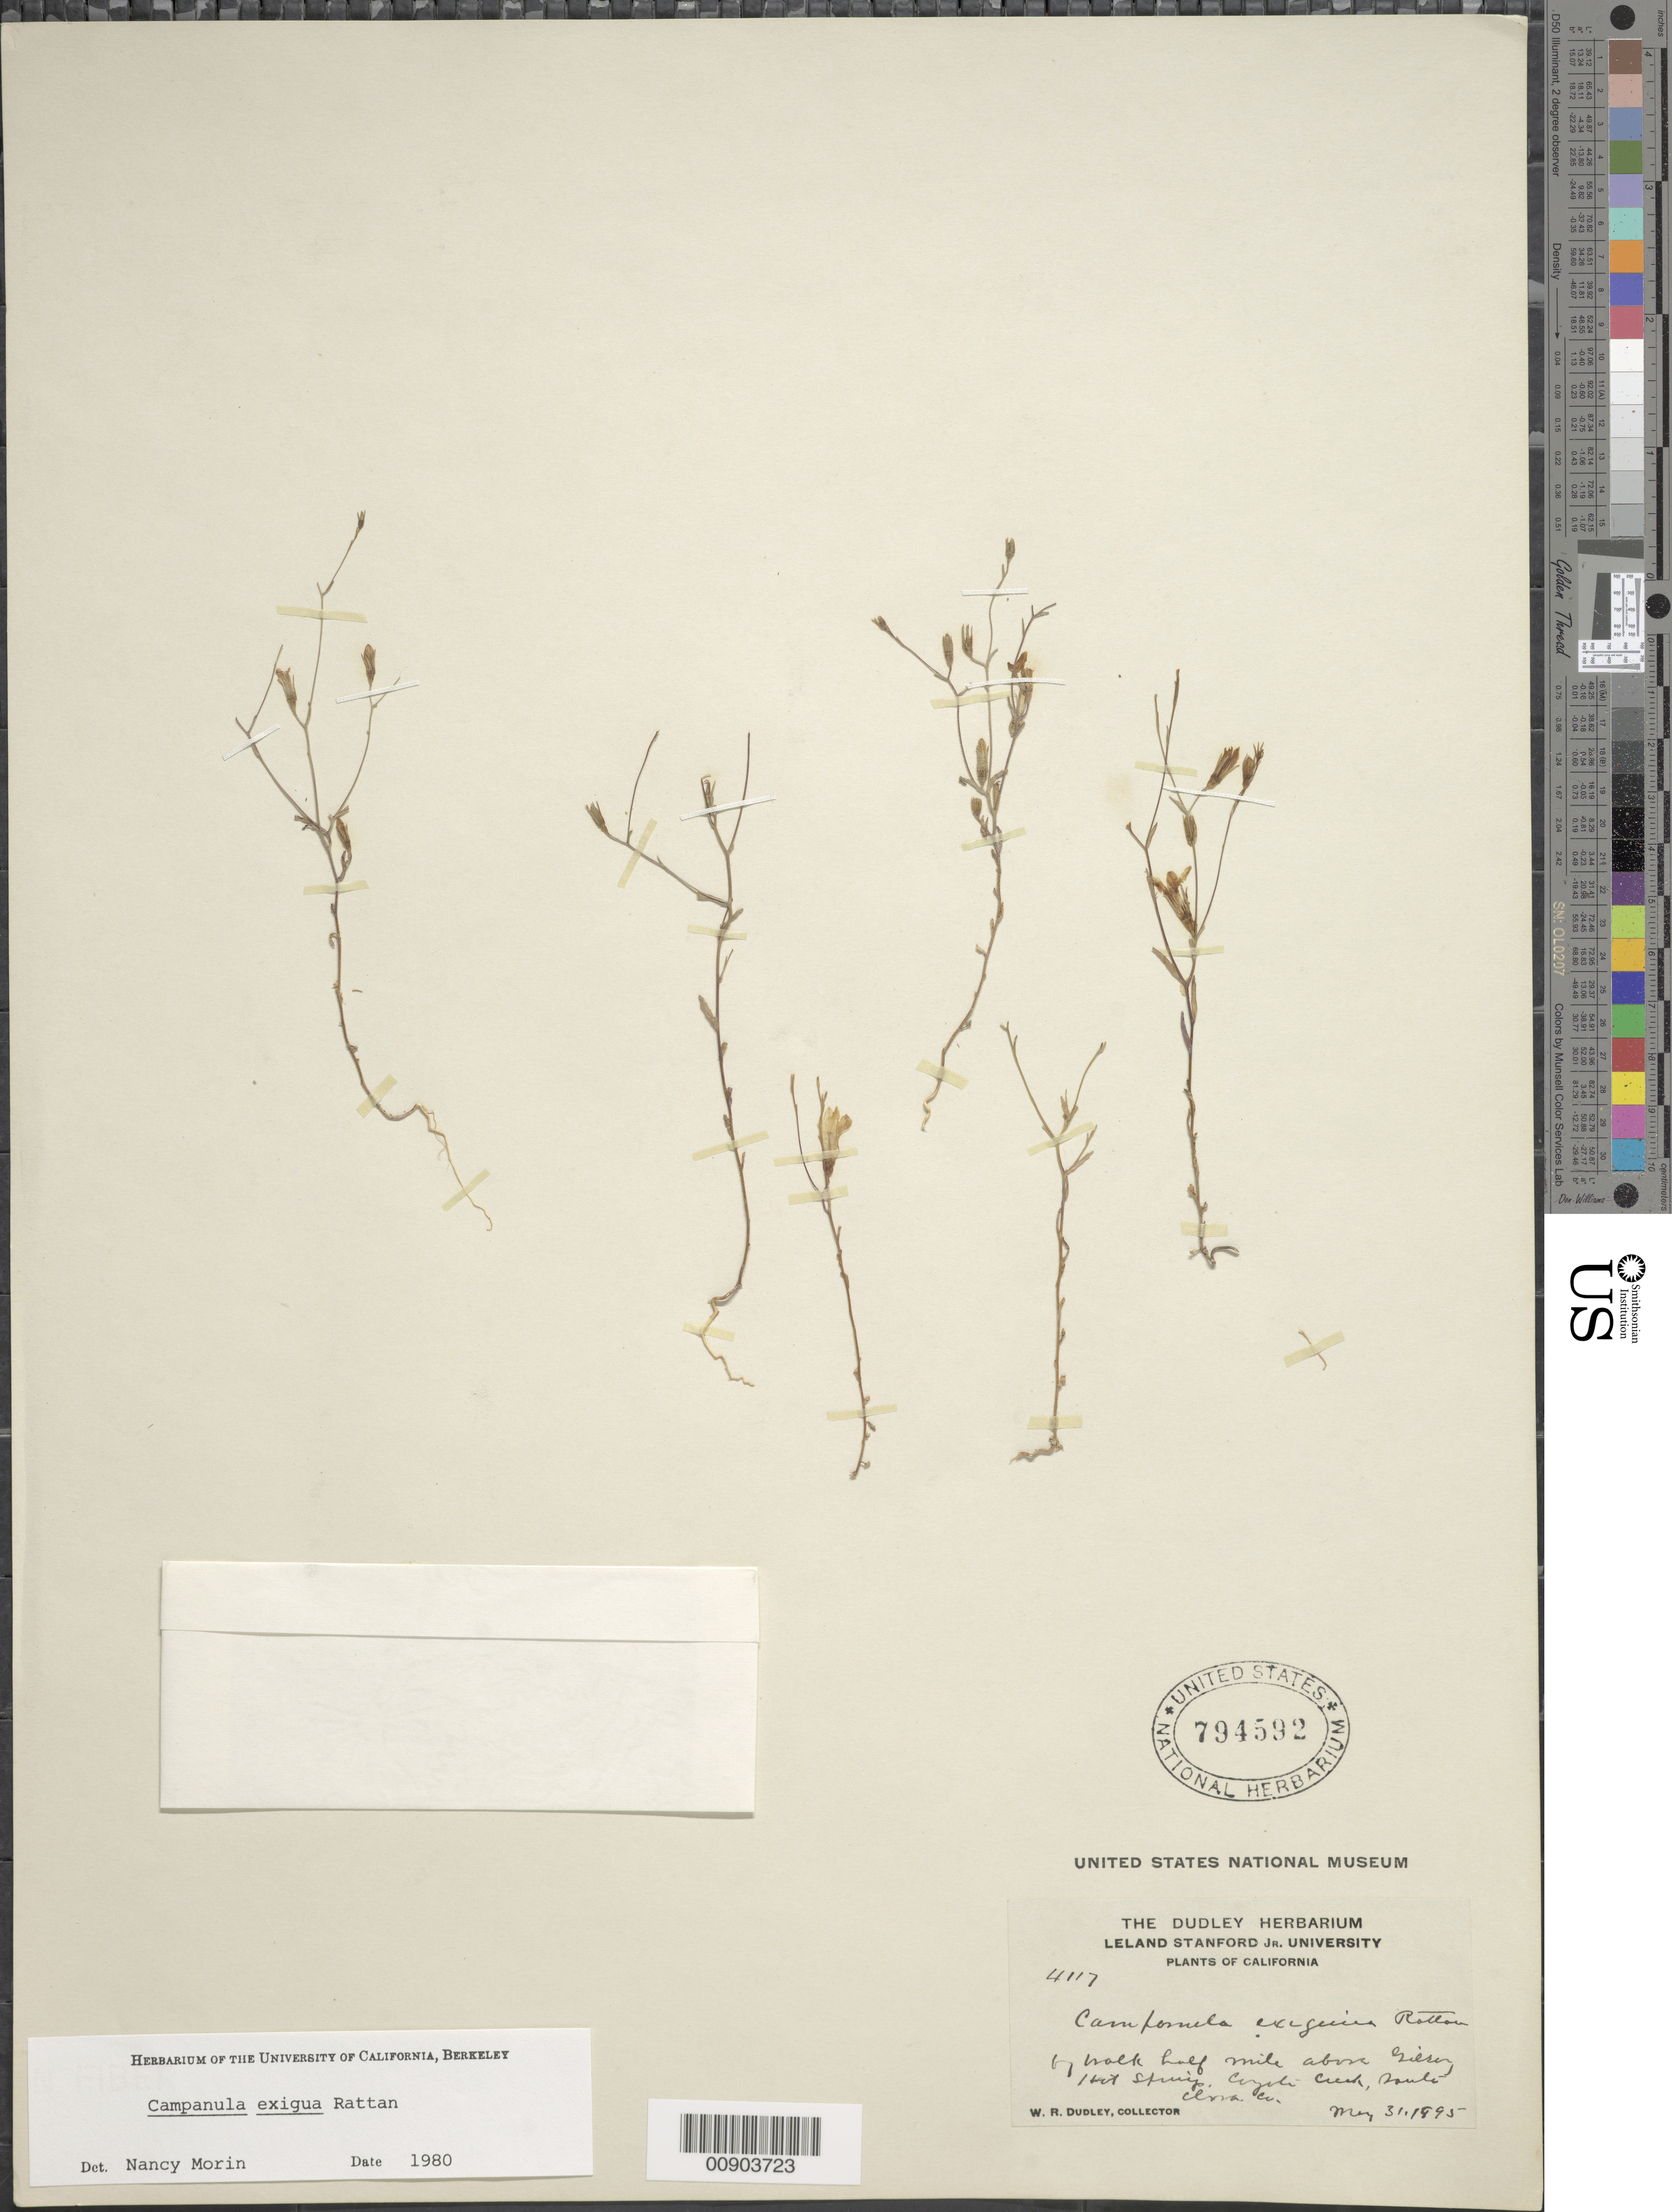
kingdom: Plantae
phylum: Tracheophyta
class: Magnoliopsida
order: Asterales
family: Campanulaceae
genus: Campanula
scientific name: Campanula exigua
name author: Rattan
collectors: W. Dudley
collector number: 4117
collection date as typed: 31 May 1895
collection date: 1895-05-31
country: United States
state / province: California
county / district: Santa Clara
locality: By walk, half mile above Gilroy Hot Springs, Coyote Creek.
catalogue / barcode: US 794592